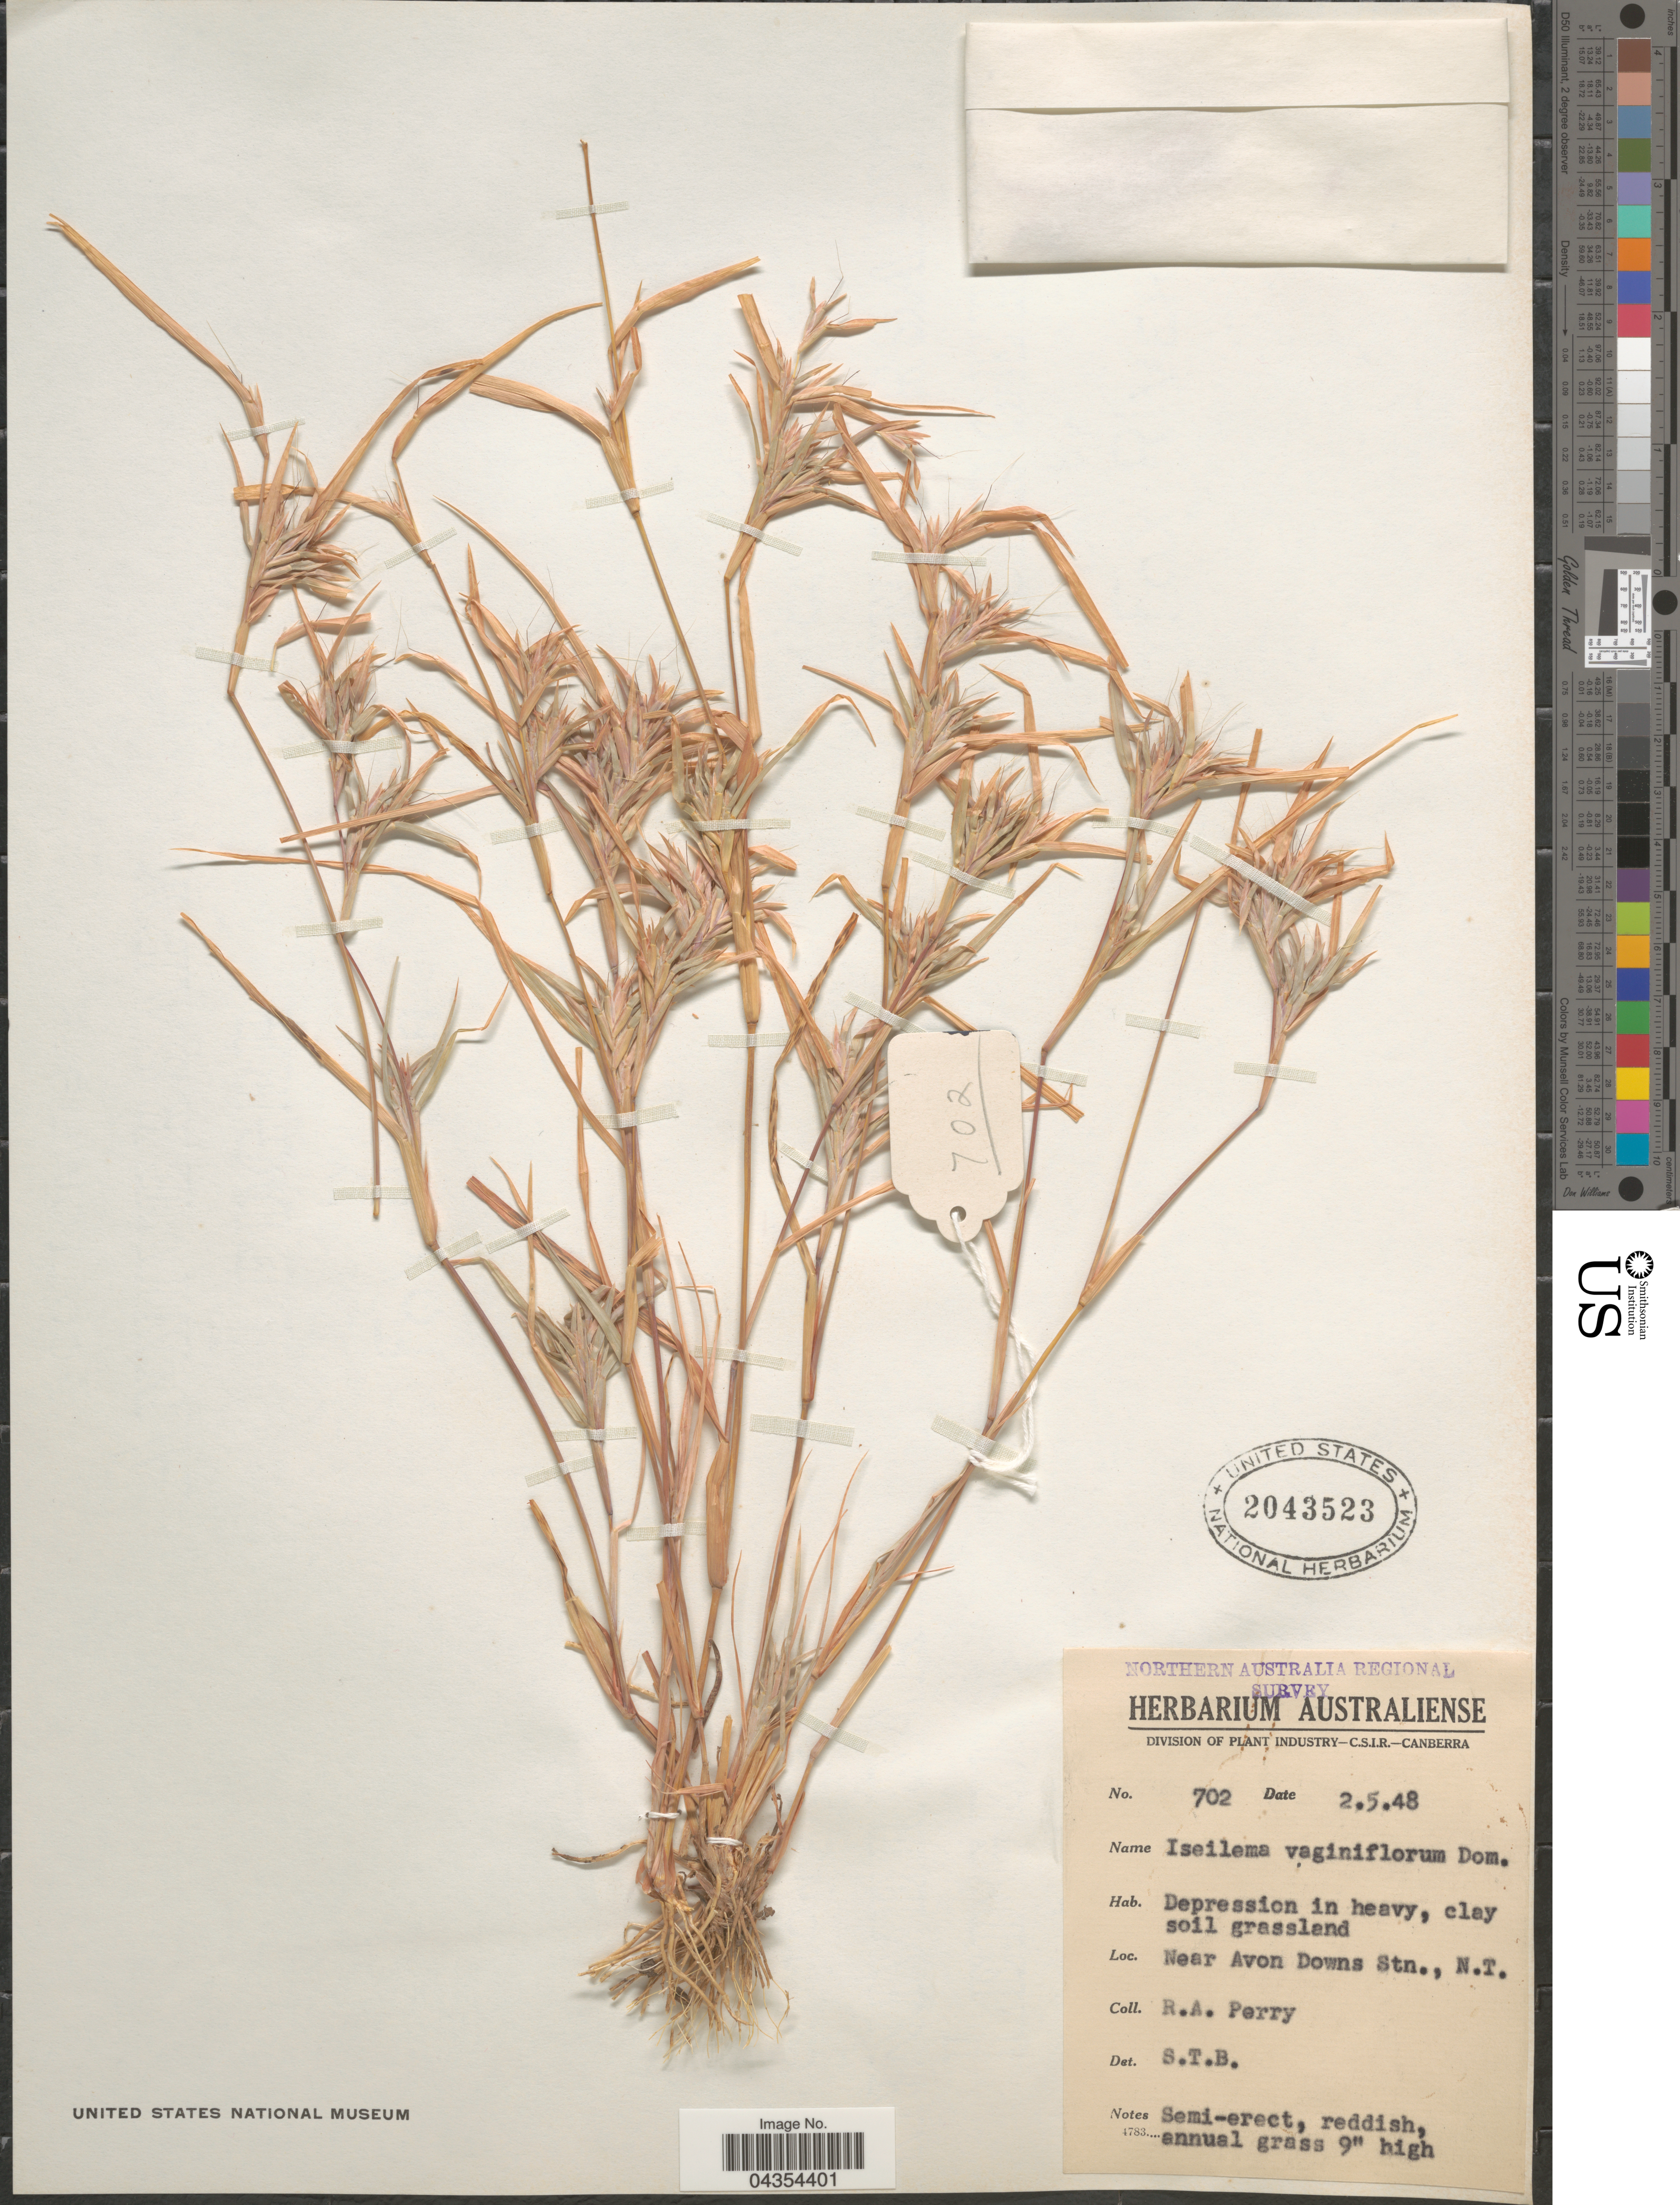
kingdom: Plantae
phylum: Tracheophyta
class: Liliopsida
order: Poales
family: Poaceae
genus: Iseilema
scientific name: Iseilema vaginiflorum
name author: Domin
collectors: Perry, R. A.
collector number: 702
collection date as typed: Transcribed d/m/y: 2/5/48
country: Australia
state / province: Northern Territory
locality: Northern Australia Regional Survey. Near Avon Downs Stn., N.T.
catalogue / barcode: US 2043523